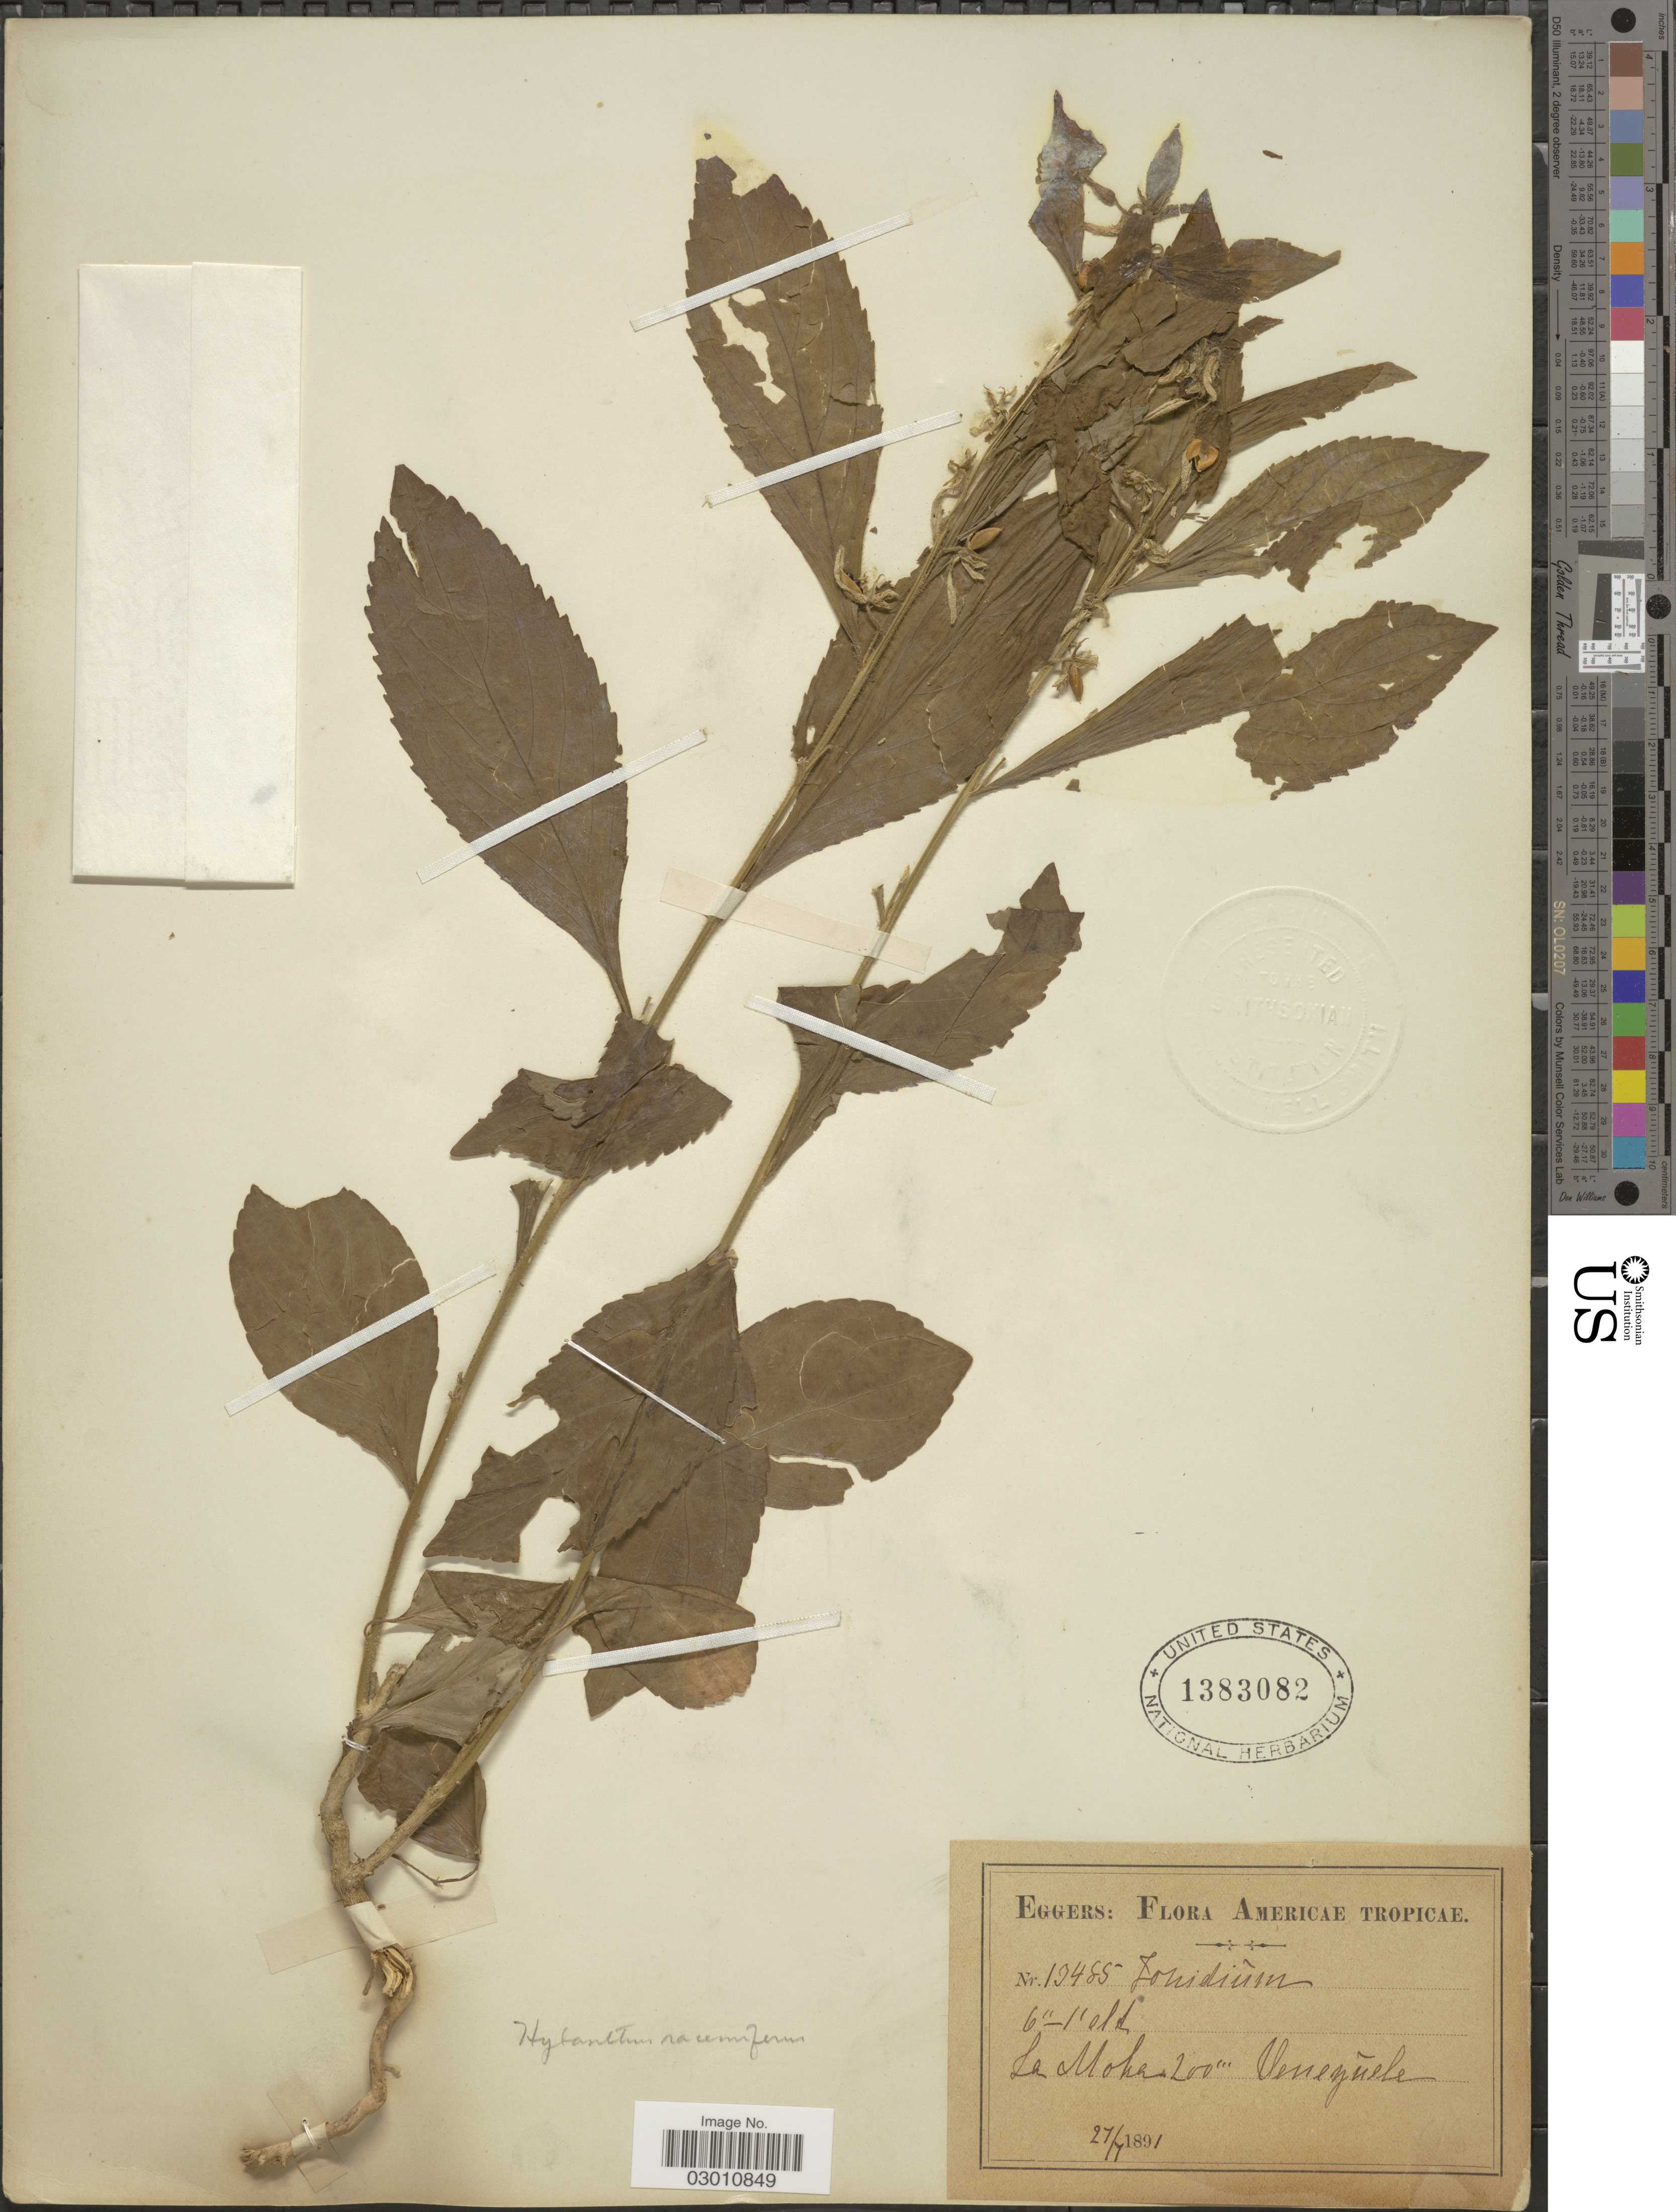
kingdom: Plantae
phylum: Tracheophyta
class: Magnoliopsida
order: Malpighiales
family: Violaceae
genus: Hybanthus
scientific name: Hybanthus racemiferus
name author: Schulze-Menz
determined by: Strong, Mark T., (BOT), Smithsonian Institution - National Museum of Natural History (UNITED STATES)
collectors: -. Eggers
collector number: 13485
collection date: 1891-07-27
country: Venezuela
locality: America Tropicae. La Moka.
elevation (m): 200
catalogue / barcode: US 1383082